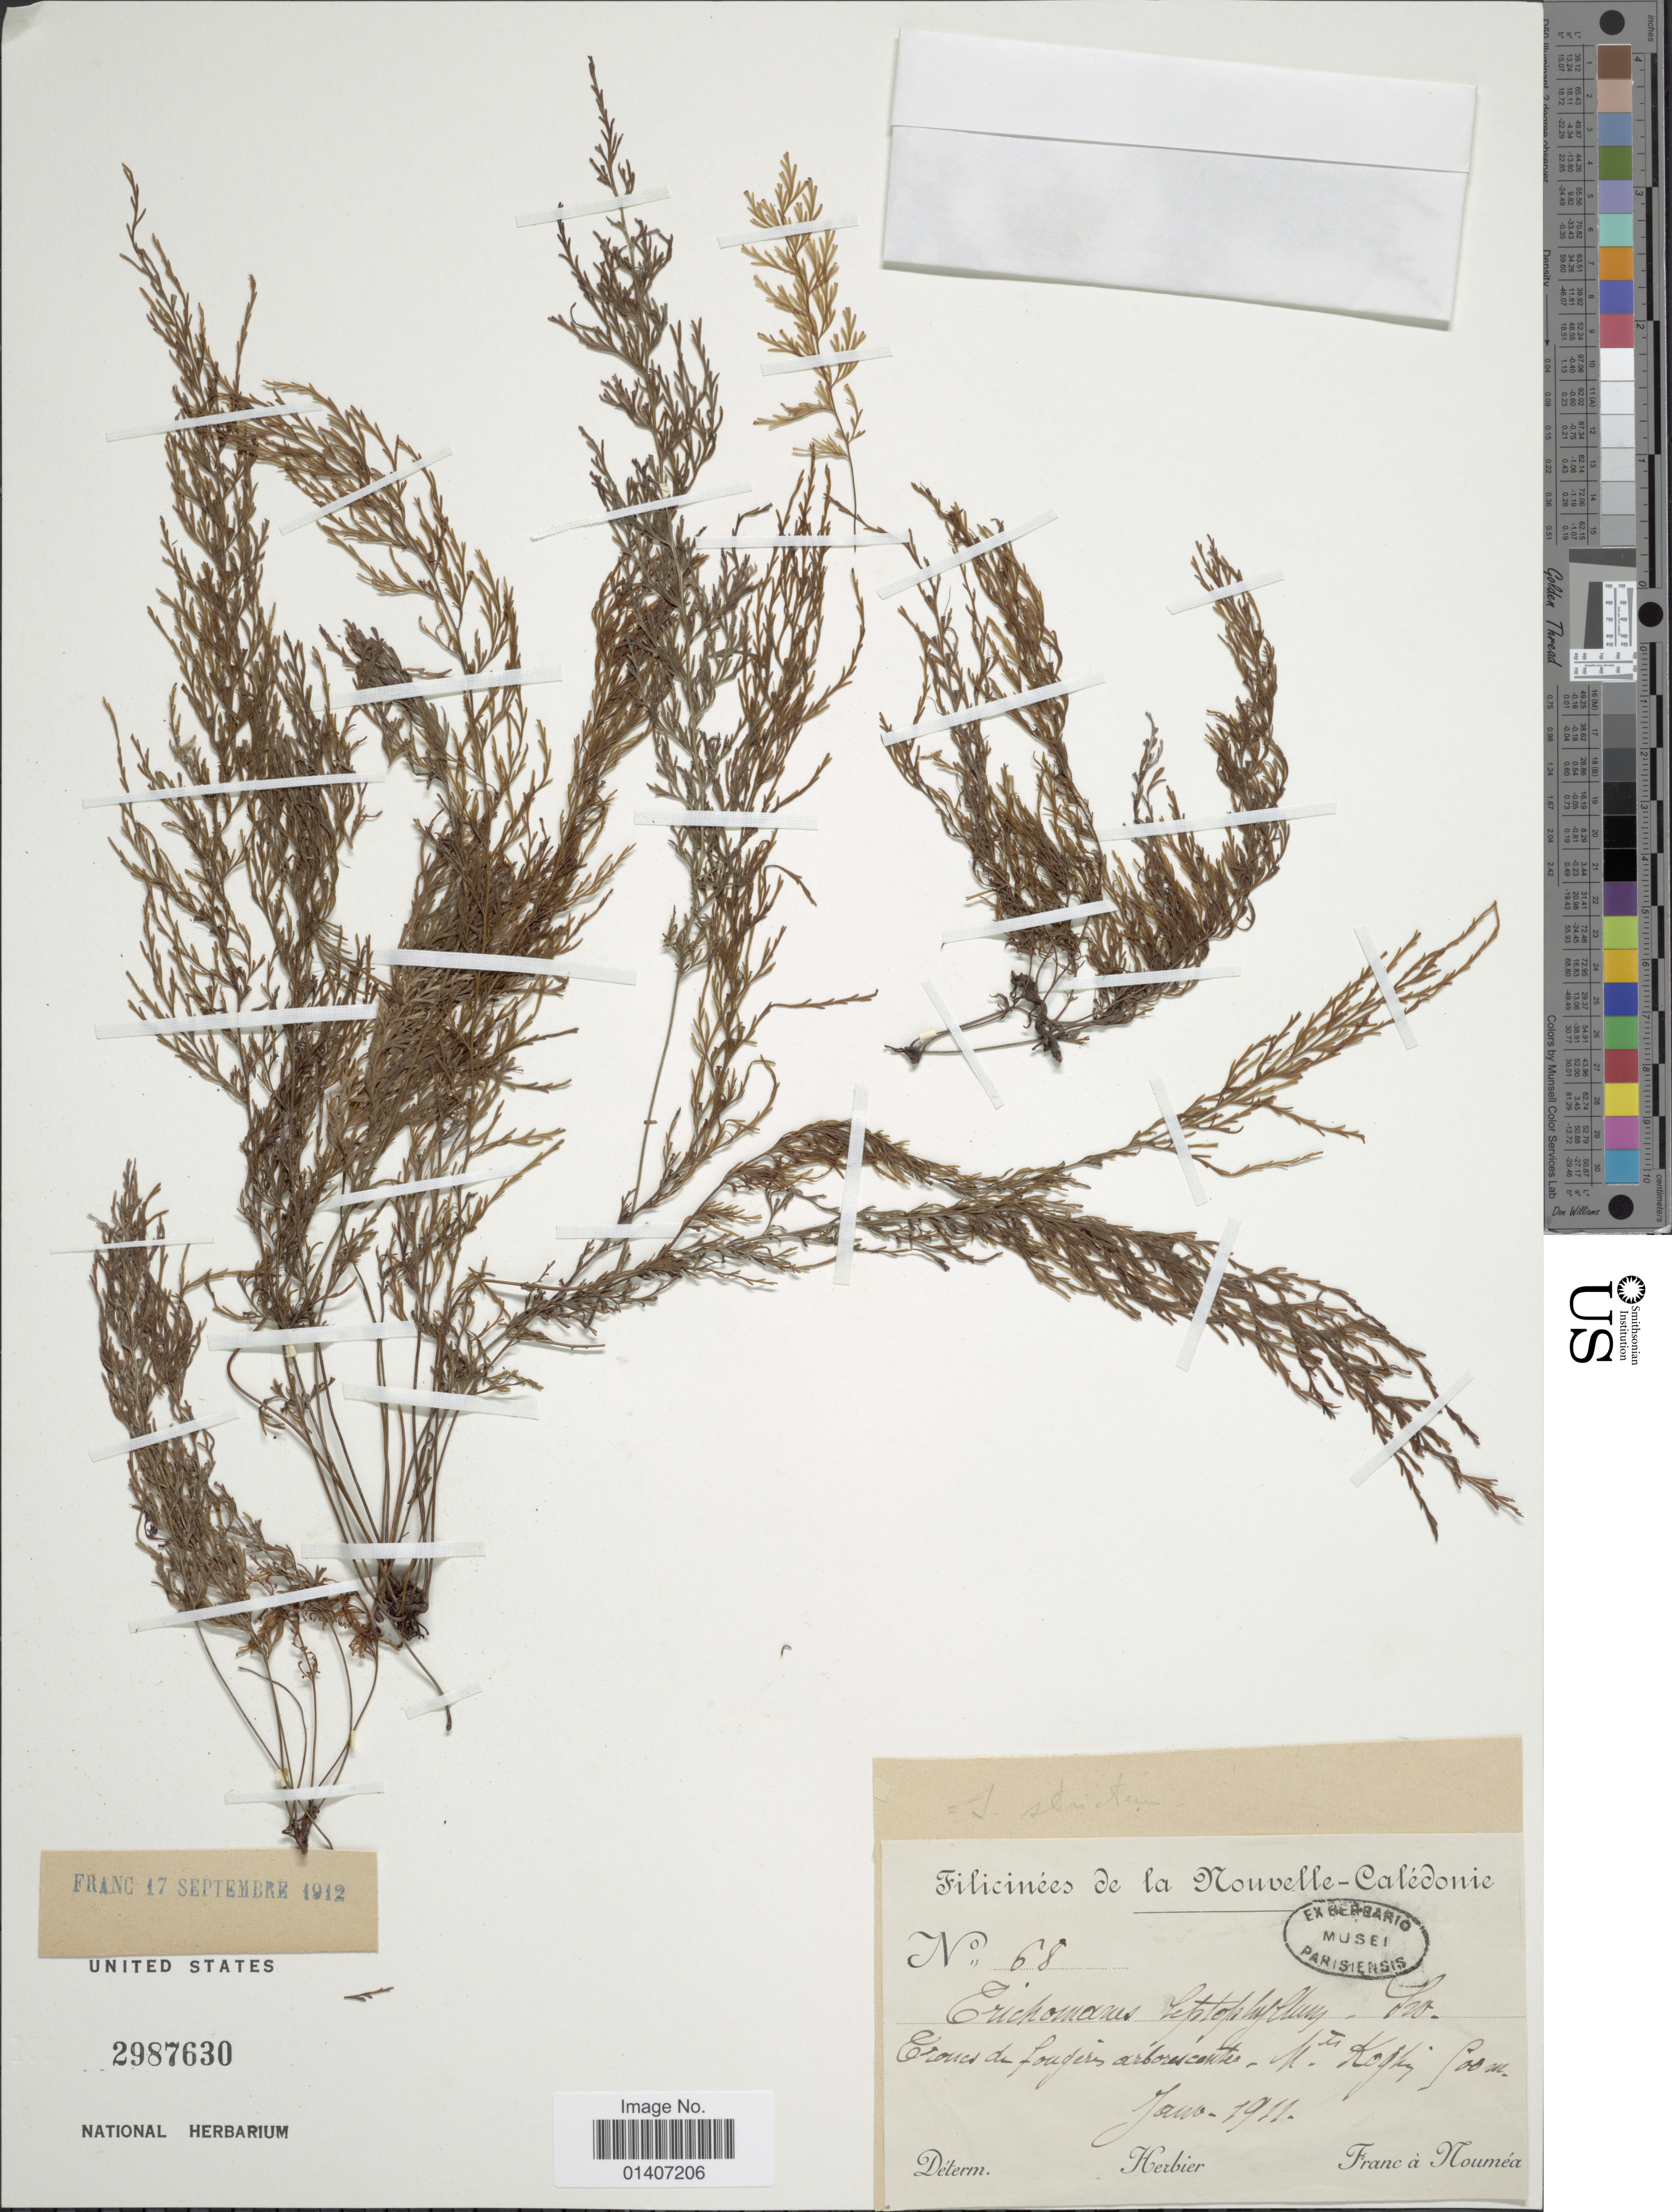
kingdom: Plantae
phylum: Tracheophyta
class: Polypodiopsida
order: Hymenophyllales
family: Hymenophyllaceae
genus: Abrodictyum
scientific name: Abrodictyum strictum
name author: (Menzies ex Hook. & Grev.) Ebihara & K. Iwats.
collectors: Franc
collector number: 68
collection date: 1911-01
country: New Caledonia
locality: [illegible text] Mts Koghi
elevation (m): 500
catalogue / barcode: US 2987630